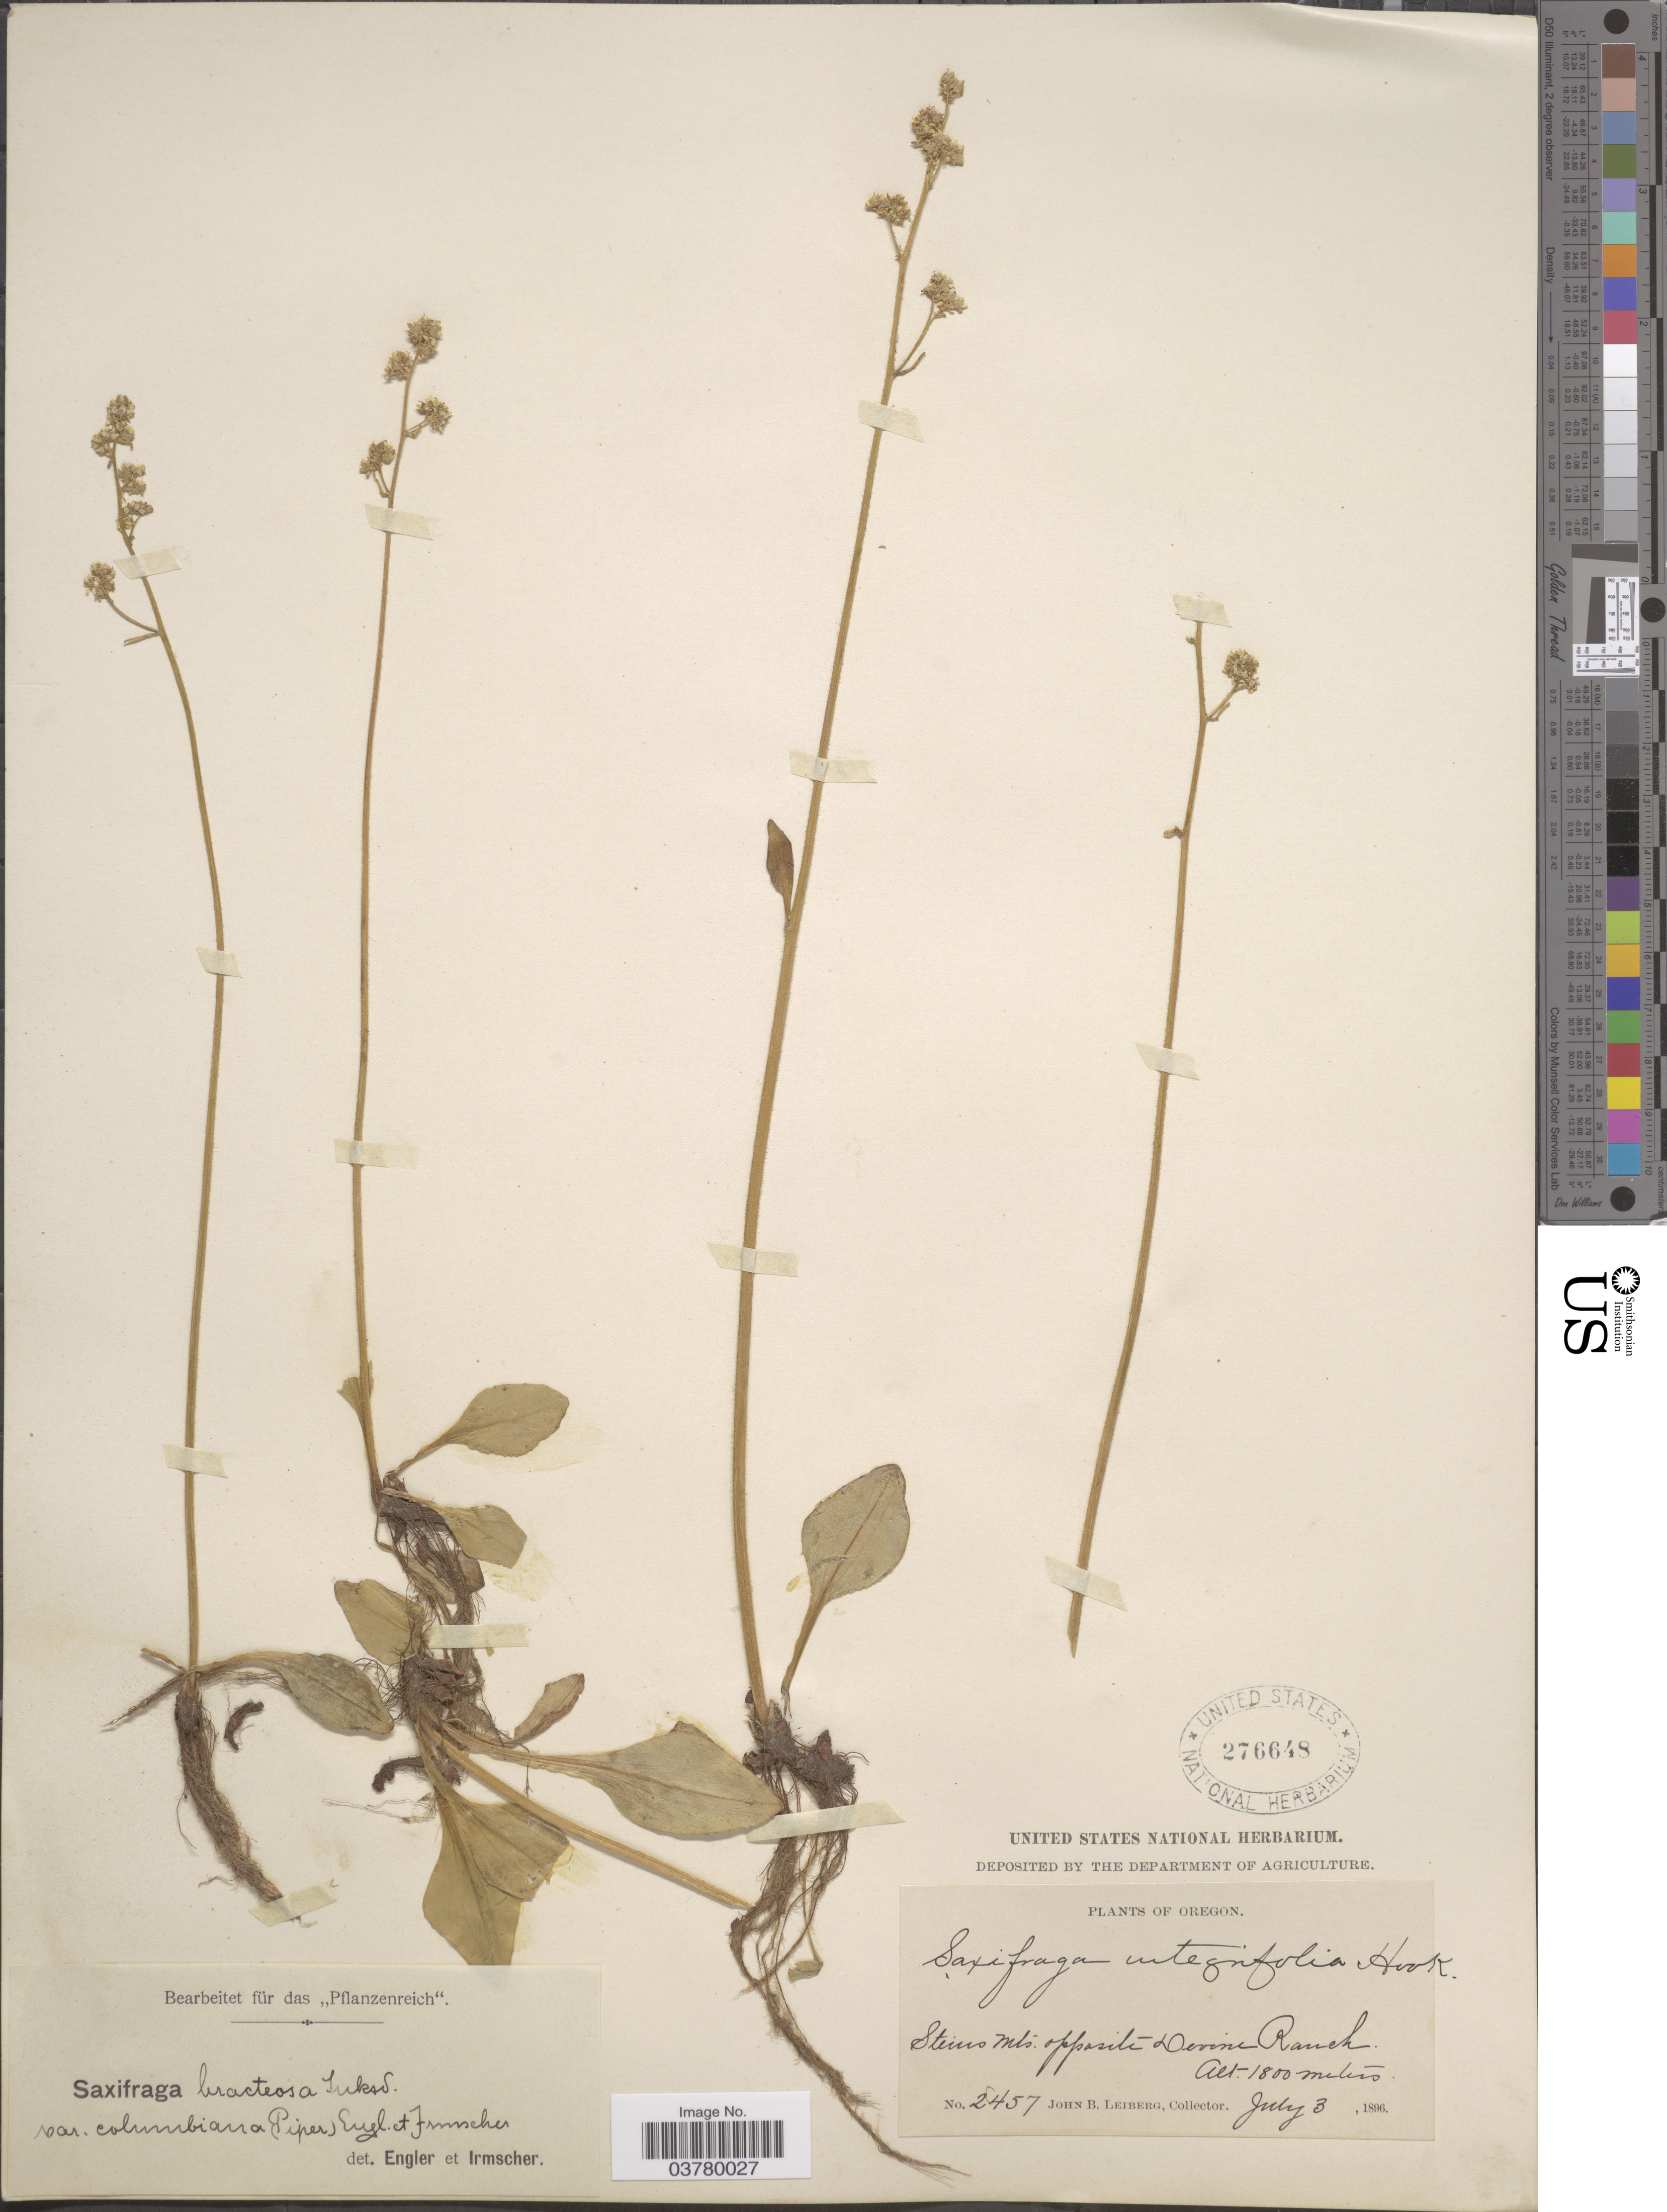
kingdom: Plantae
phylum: Tracheophyta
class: Magnoliopsida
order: Saxifragales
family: Saxifragaceae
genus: Micranthes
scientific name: Micranthes nidifica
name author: (Greene) Small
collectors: J. B. Leiberg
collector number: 2457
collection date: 1896-07-03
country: United States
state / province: Oregon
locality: Steins Mts. opposite Devine Ranch.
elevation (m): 1800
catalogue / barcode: US 276648